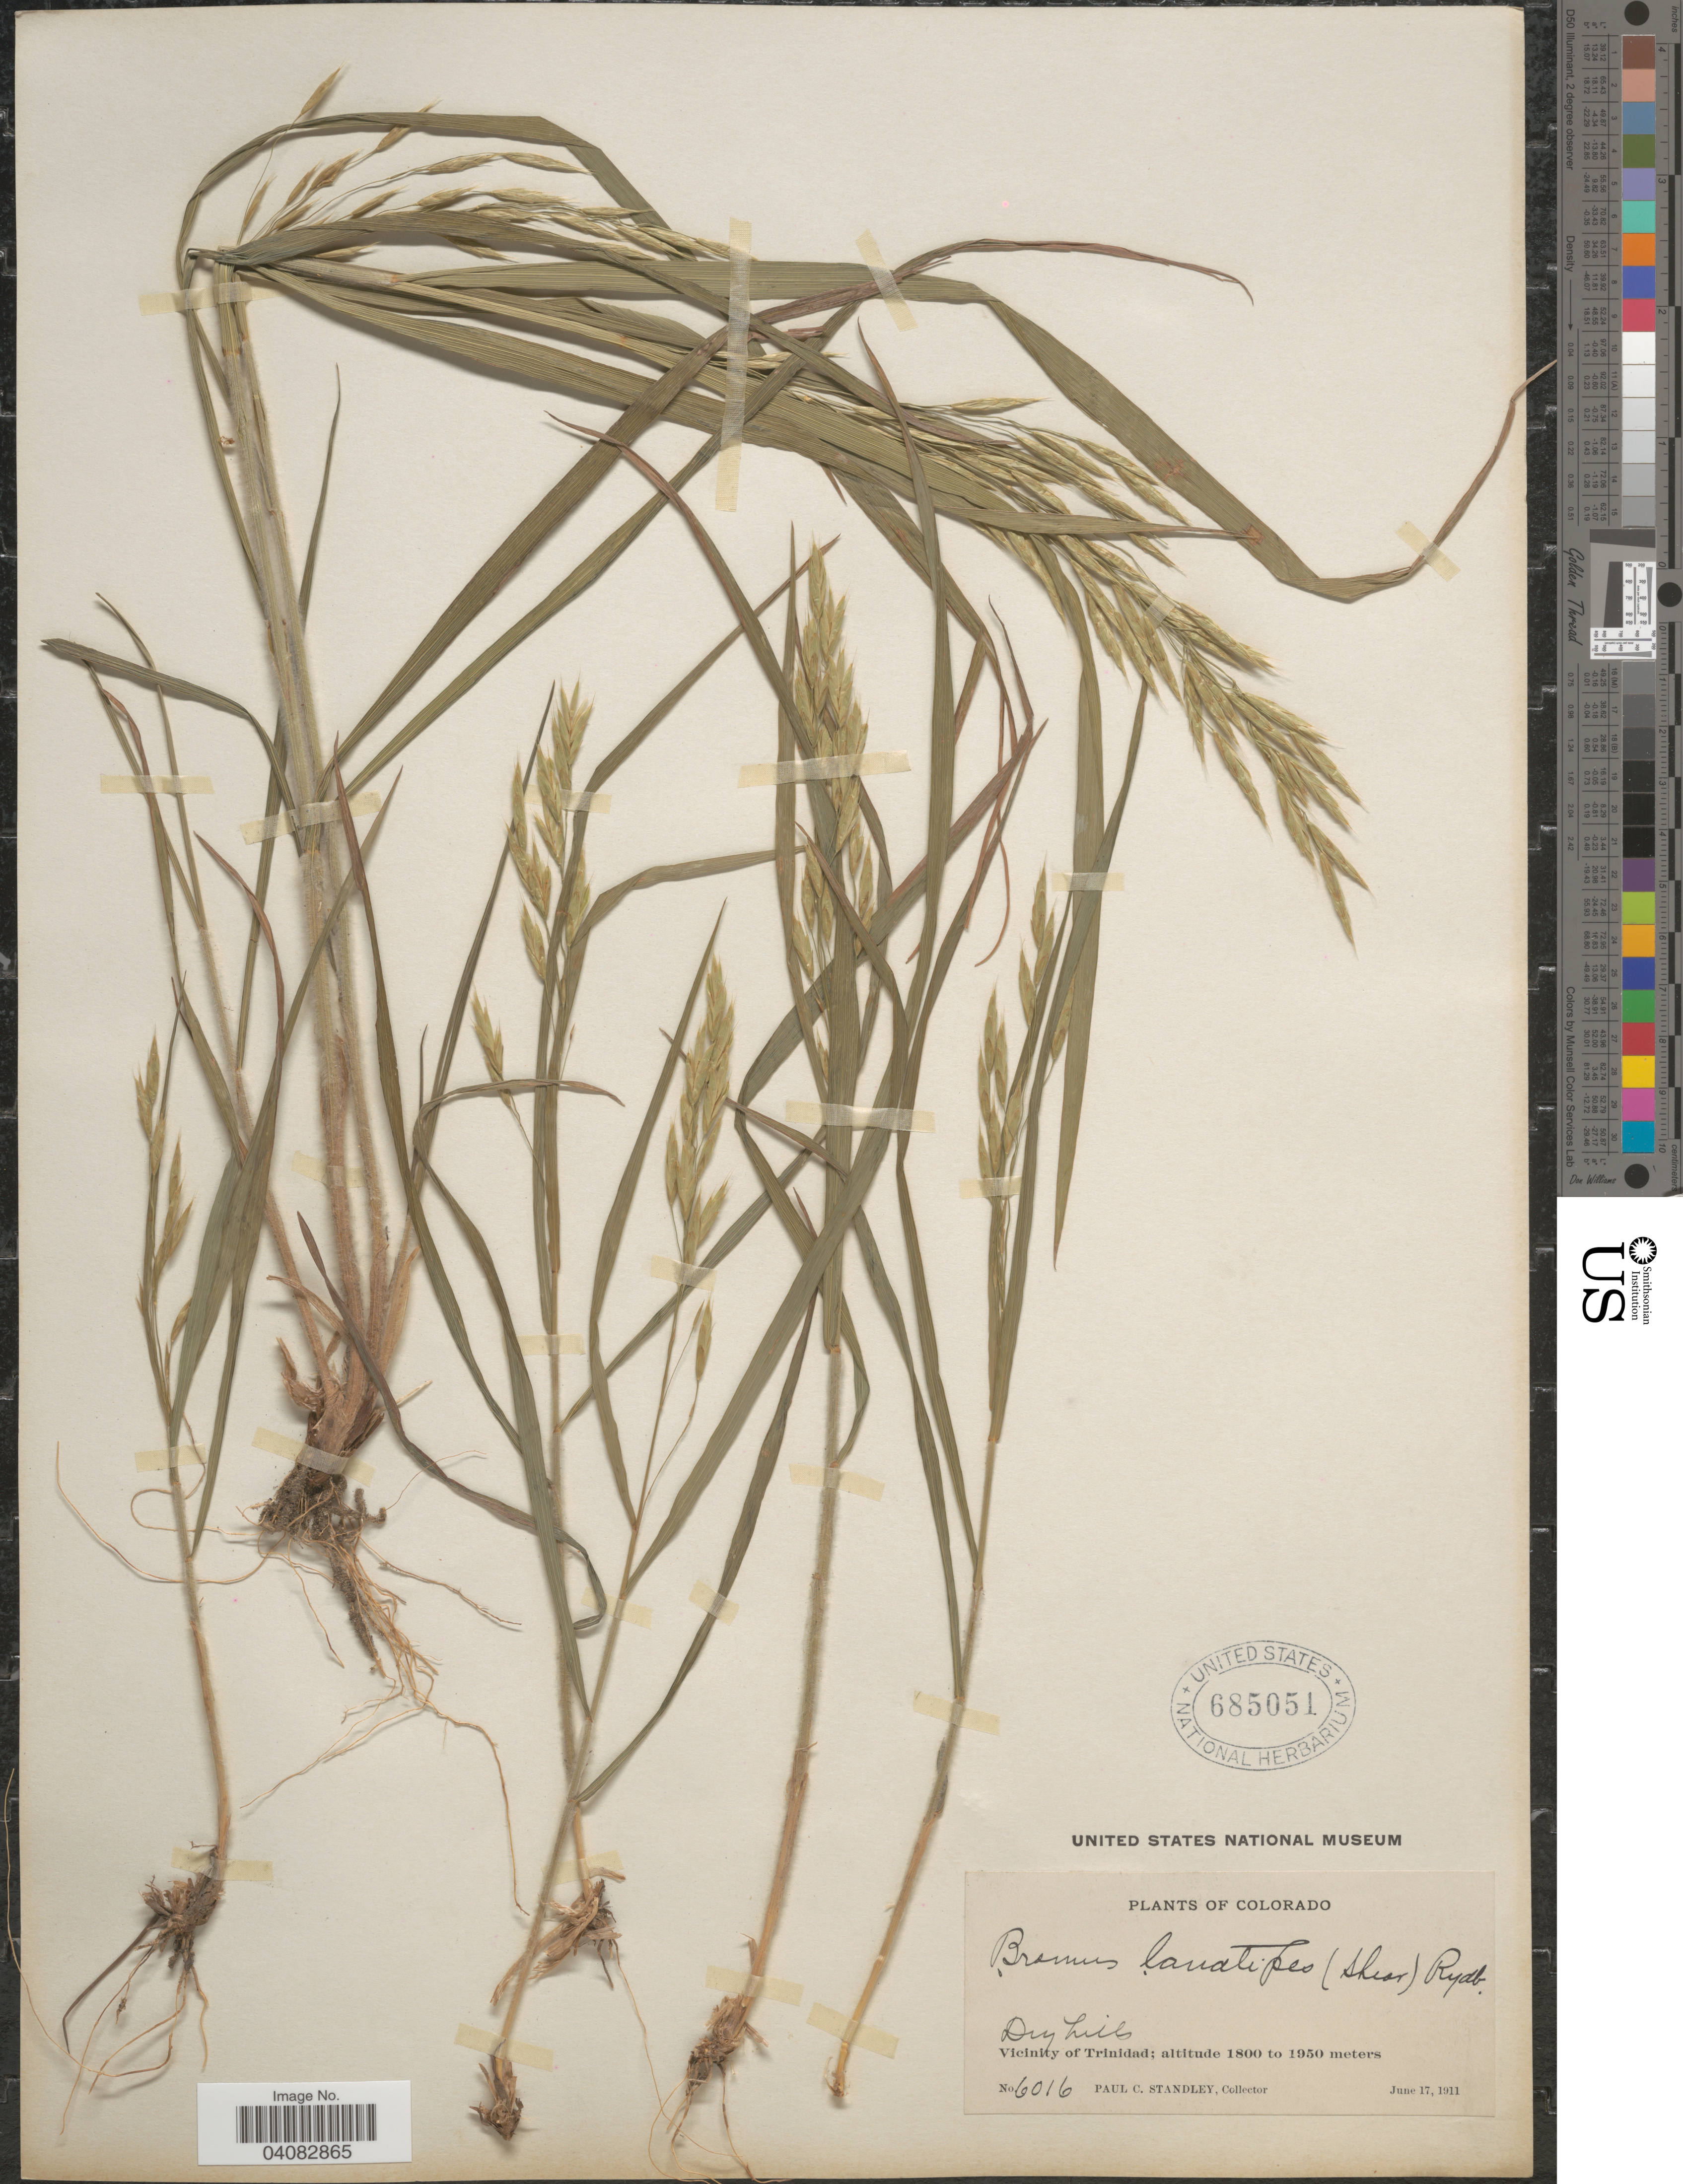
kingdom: Plantae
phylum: Tracheophyta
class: Liliopsida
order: Poales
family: Poaceae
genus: Bromus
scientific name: Bromus lanatipes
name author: (Shear) Rydb.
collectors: P. C. Standley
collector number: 6016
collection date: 1911-06-17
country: United States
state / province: Colorado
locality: Vicinity of Trinidad. Dry hills.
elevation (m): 1800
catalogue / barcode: US 685051